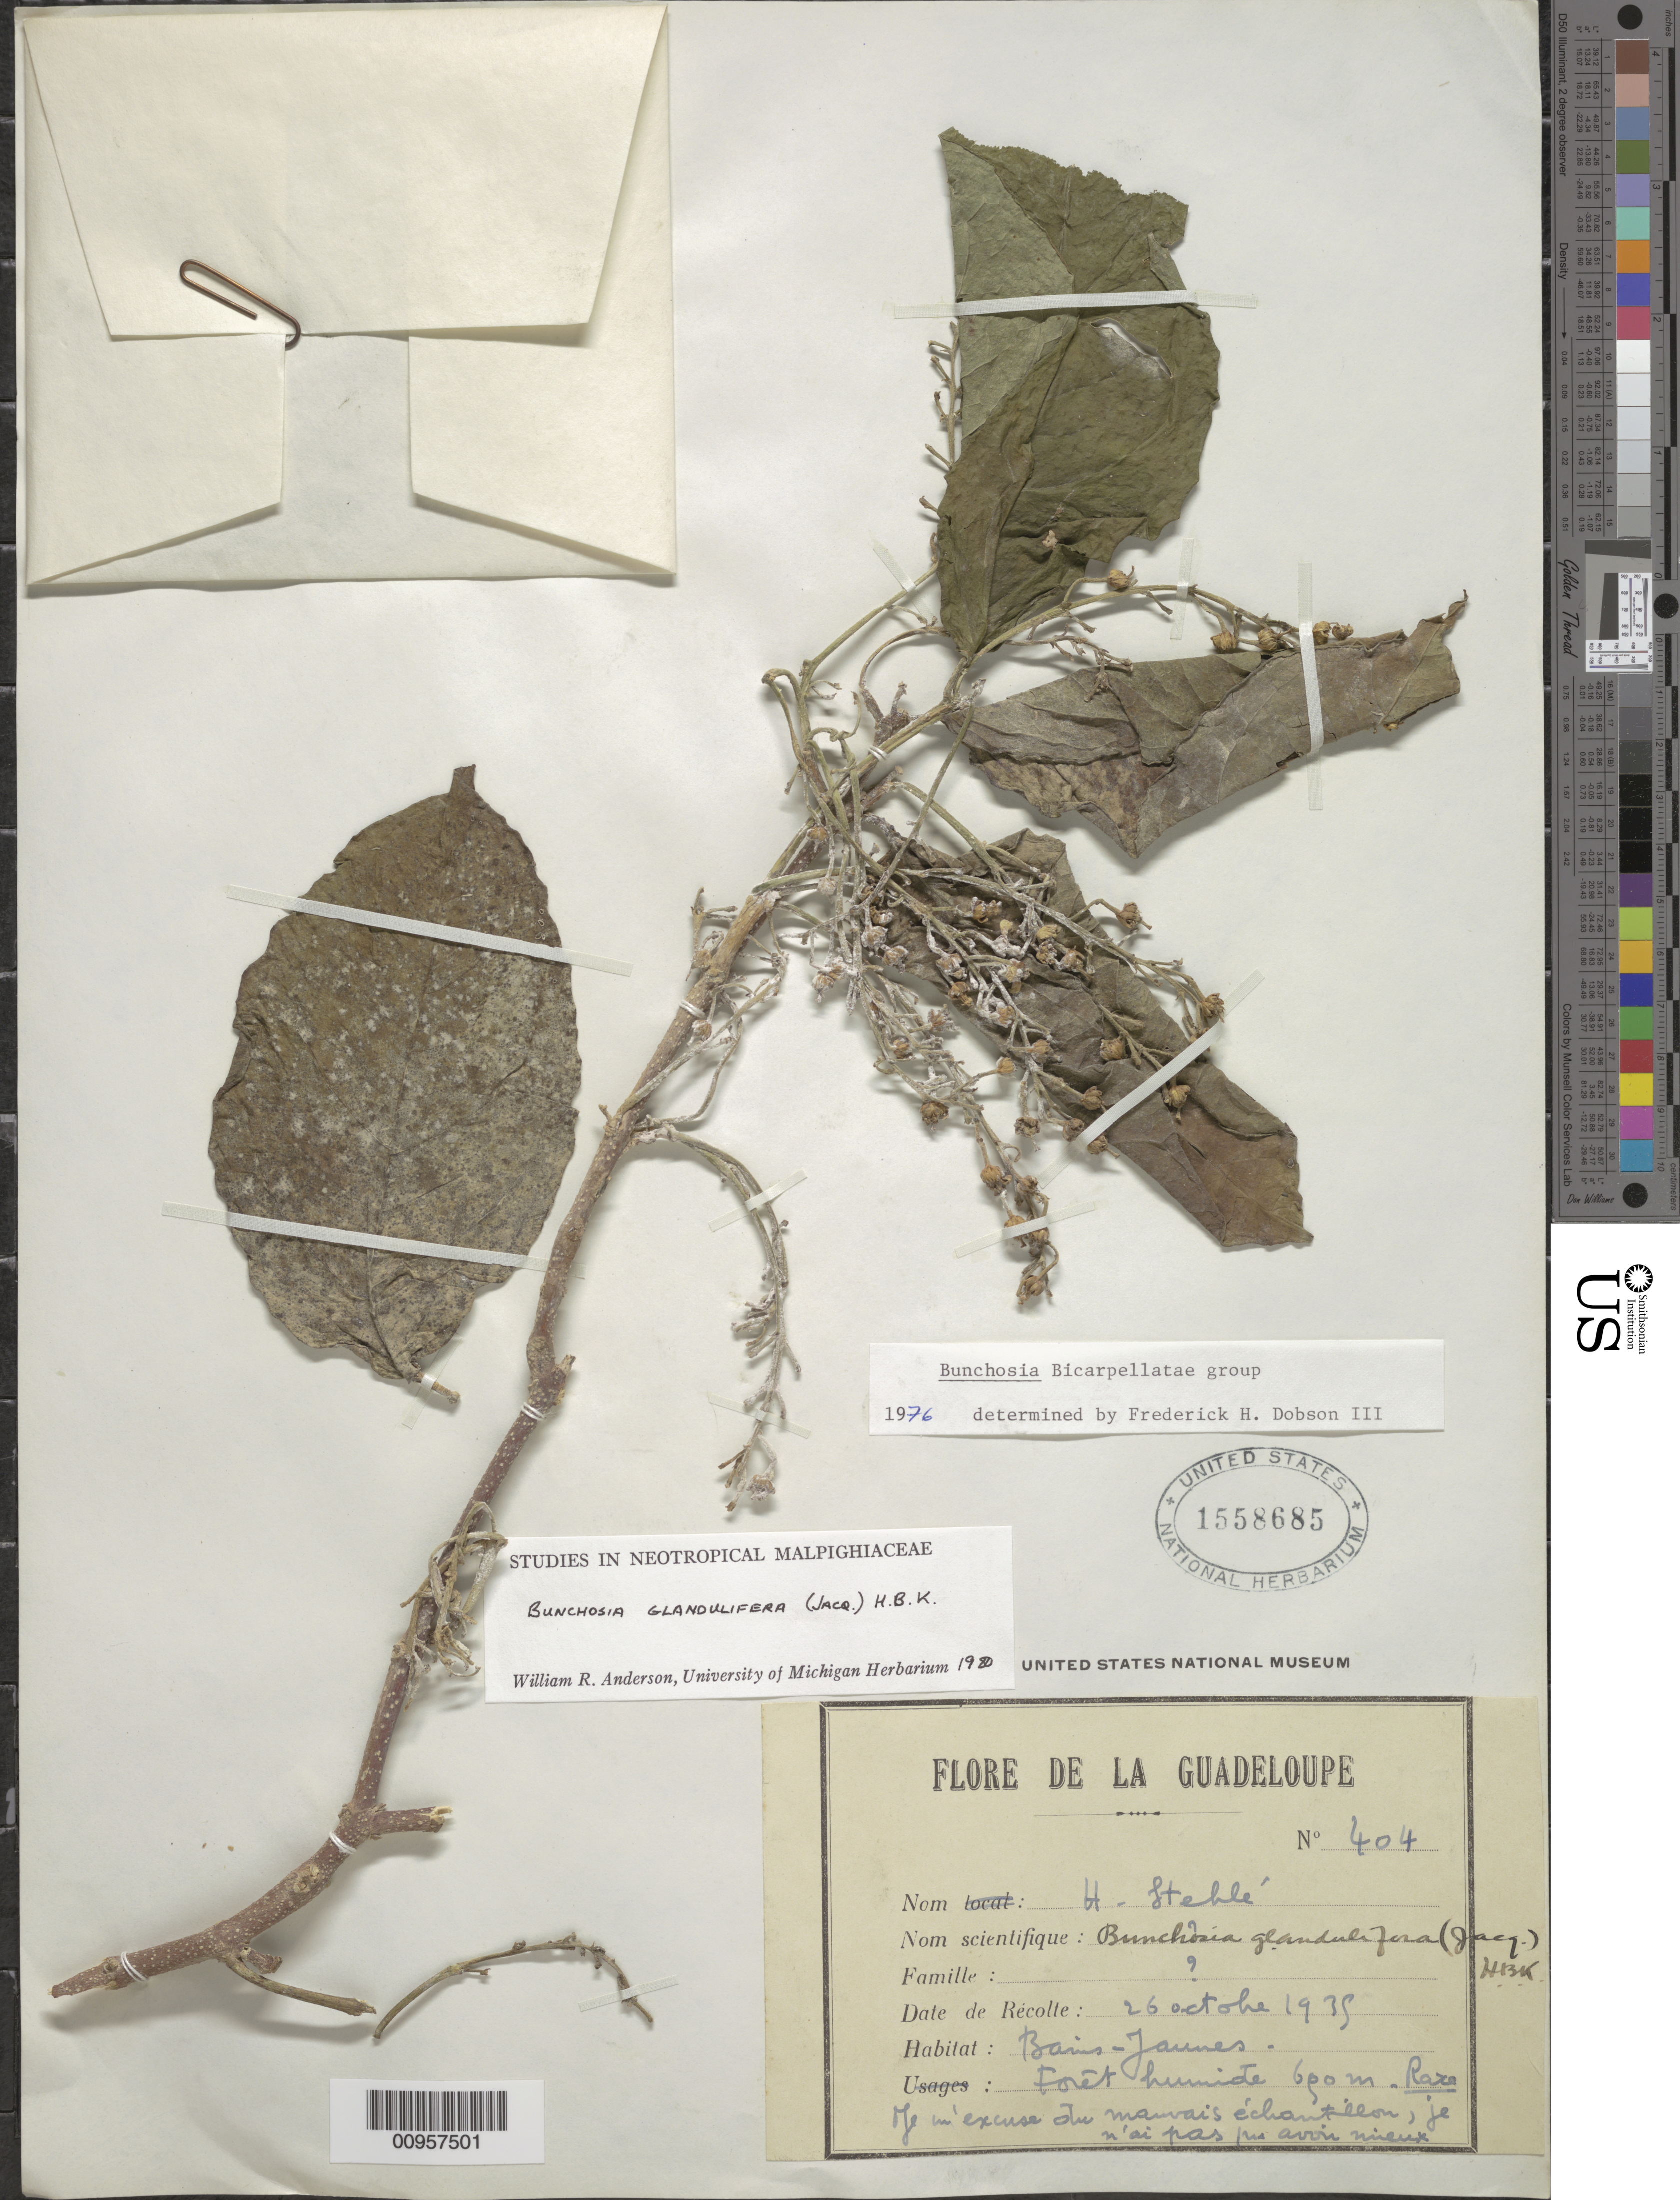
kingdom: Plantae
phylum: Tracheophyta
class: Magnoliopsida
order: Malpighiales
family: Malpighiaceae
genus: Bunchosia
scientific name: Bunchosia glandulifera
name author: (Jacq.) Kunth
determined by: Anderson, W. R., (MICH), University of Michigan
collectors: H. Stehlé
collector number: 404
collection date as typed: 26 Oct 1939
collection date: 1939-10-26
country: Guadeloupe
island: Basse Terre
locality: Bais Jaunes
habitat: Forêt humide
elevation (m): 600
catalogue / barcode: US 1558685